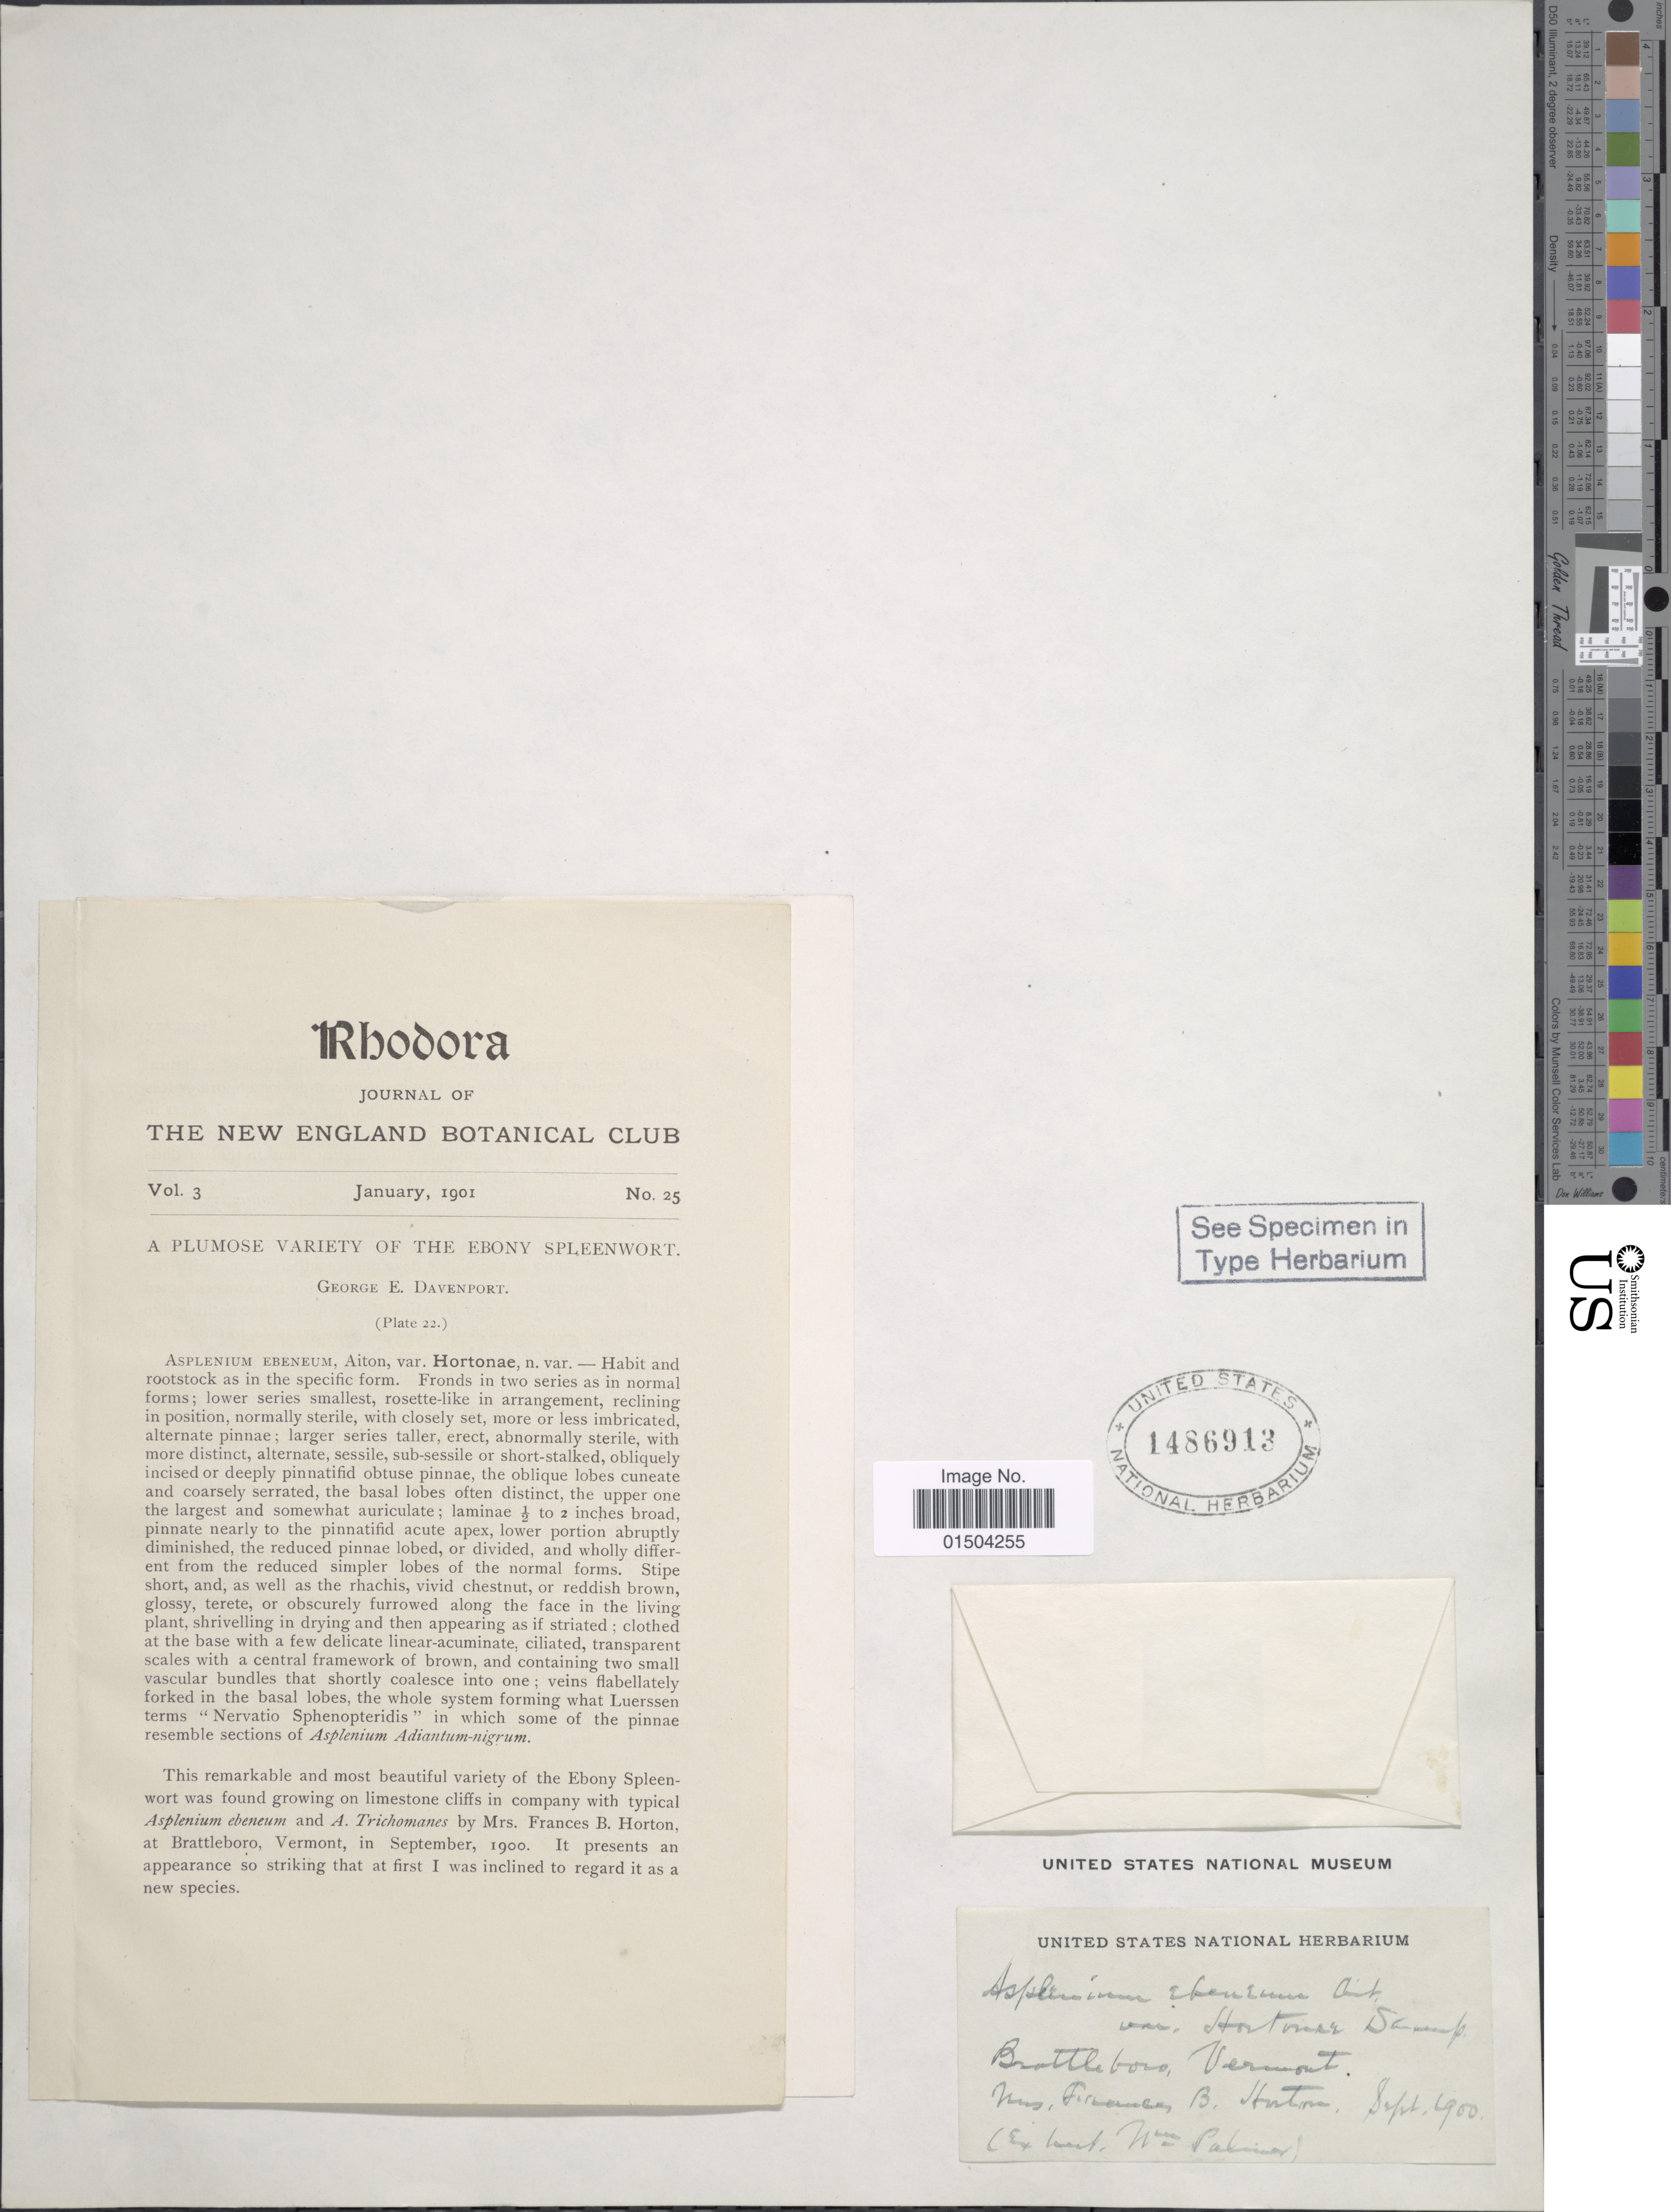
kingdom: Plantae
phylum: Tracheophyta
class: Polypodiopsida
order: Polypodiales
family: Aspleniaceae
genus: Asplenium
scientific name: Asplenium platyneuron var. hortonae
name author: (Davenp.) L.B. Sm.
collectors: F. Horton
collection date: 1900-09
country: United States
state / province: Vermont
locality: Brattleboro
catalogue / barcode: US 1486913